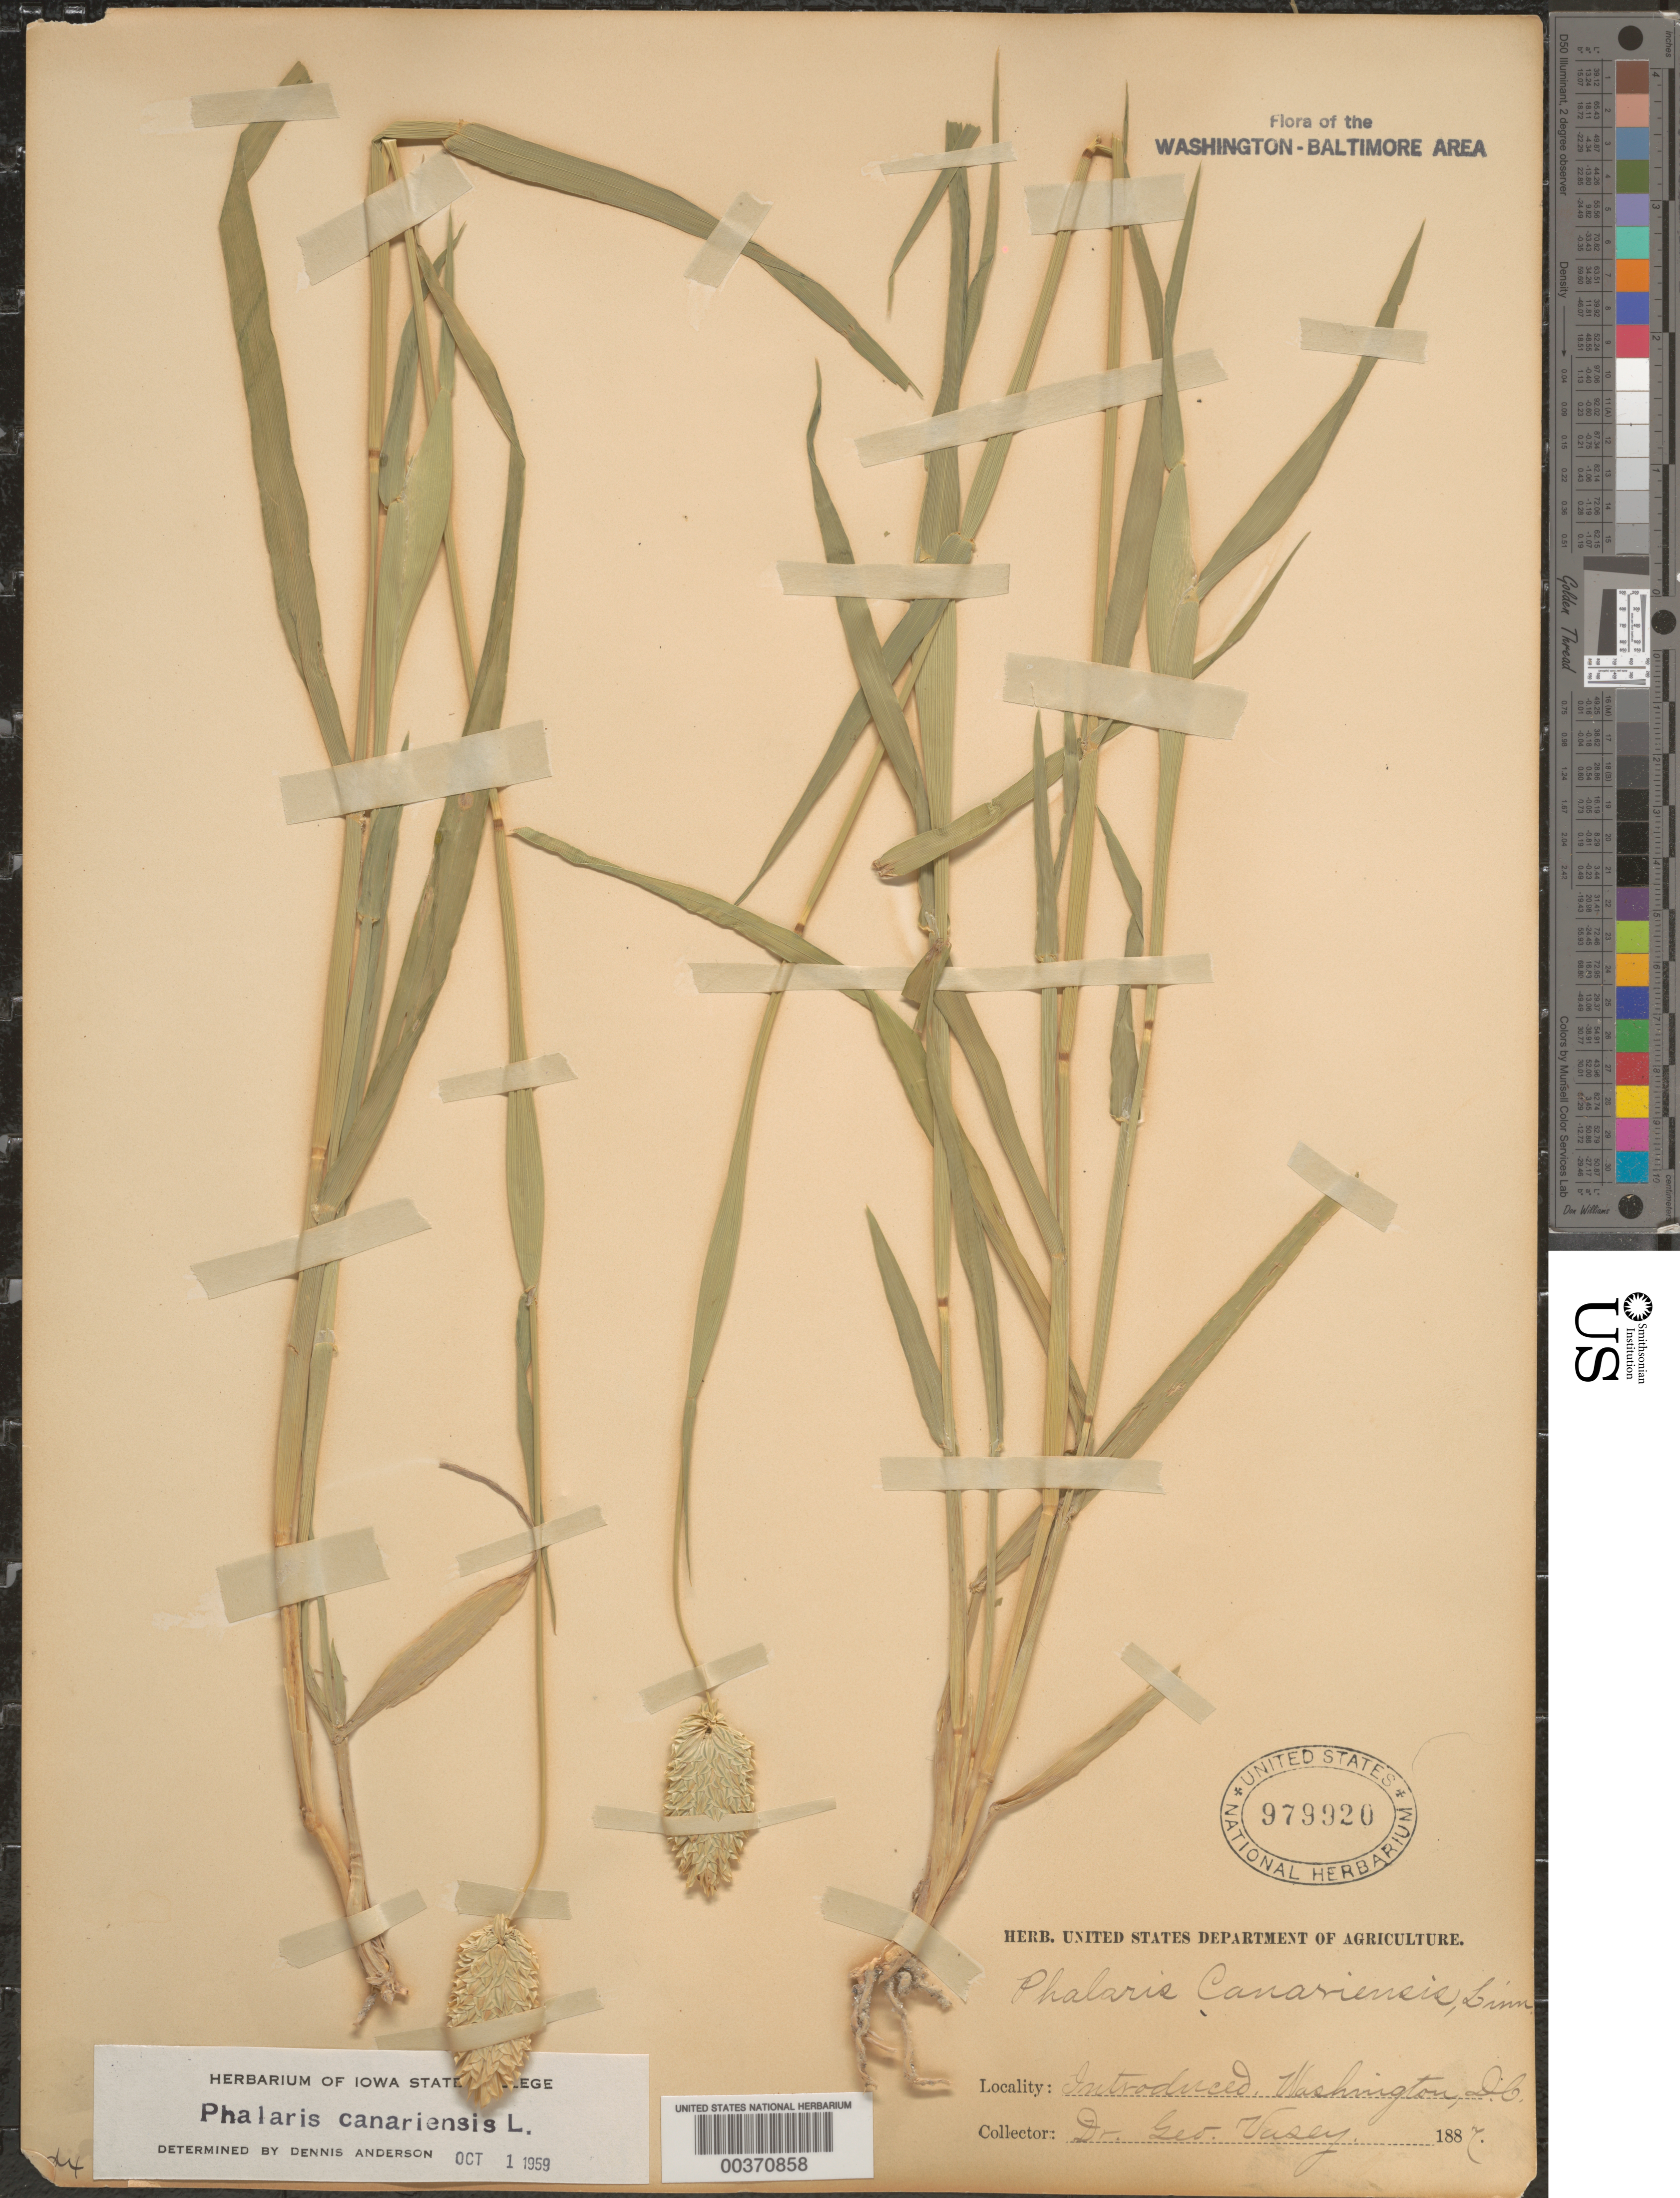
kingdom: Plantae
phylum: Tracheophyta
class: Liliopsida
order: Poales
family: Poaceae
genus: Phalaris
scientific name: Phalaris canariensis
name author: L.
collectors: G. Vasey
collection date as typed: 1887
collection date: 1887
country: United States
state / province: District of Columbia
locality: Washington DC area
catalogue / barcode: US 979920